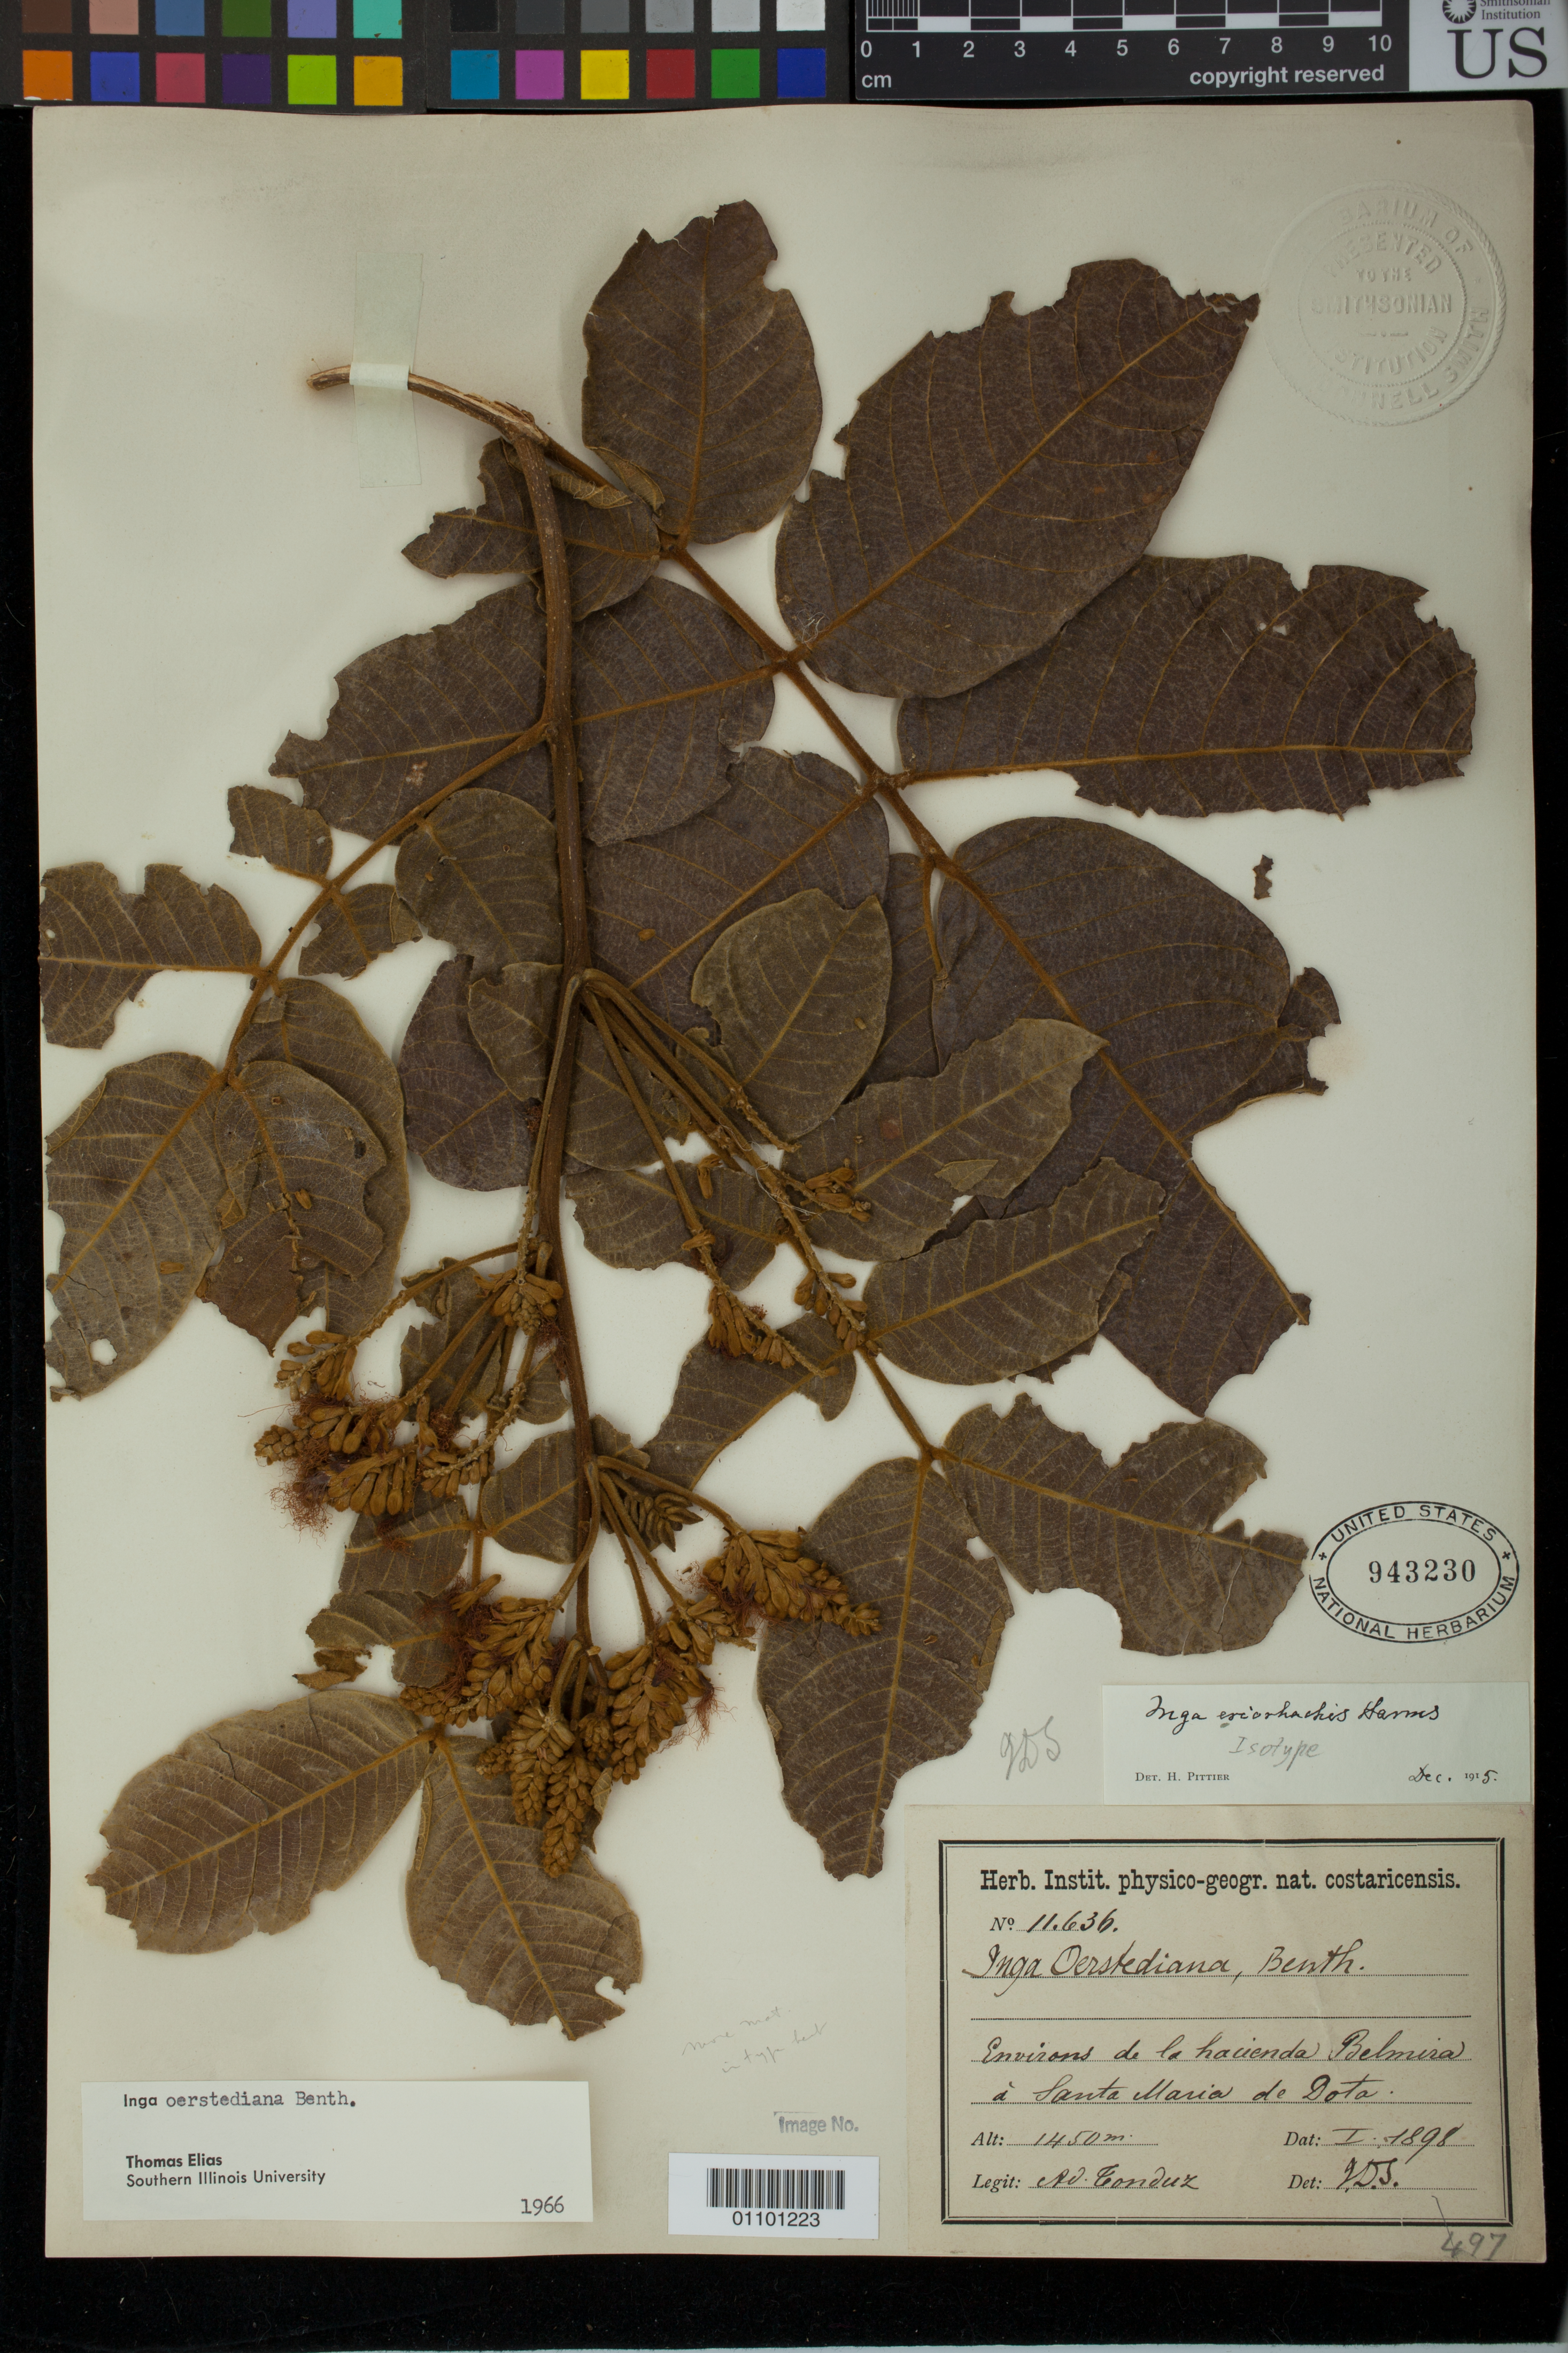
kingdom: Plantae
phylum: Tracheophyta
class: Magnoliopsida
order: Fabales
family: Fabaceae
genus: Inga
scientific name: Inga eriorhachis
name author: Harms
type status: Isotype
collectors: A. Tonduz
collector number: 11636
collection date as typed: Jan 1898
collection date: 1898-01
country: Costa Rica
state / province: San José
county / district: Dota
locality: hacienda de Belmira, Santa Maria de Dota.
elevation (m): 1450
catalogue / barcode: US 943230